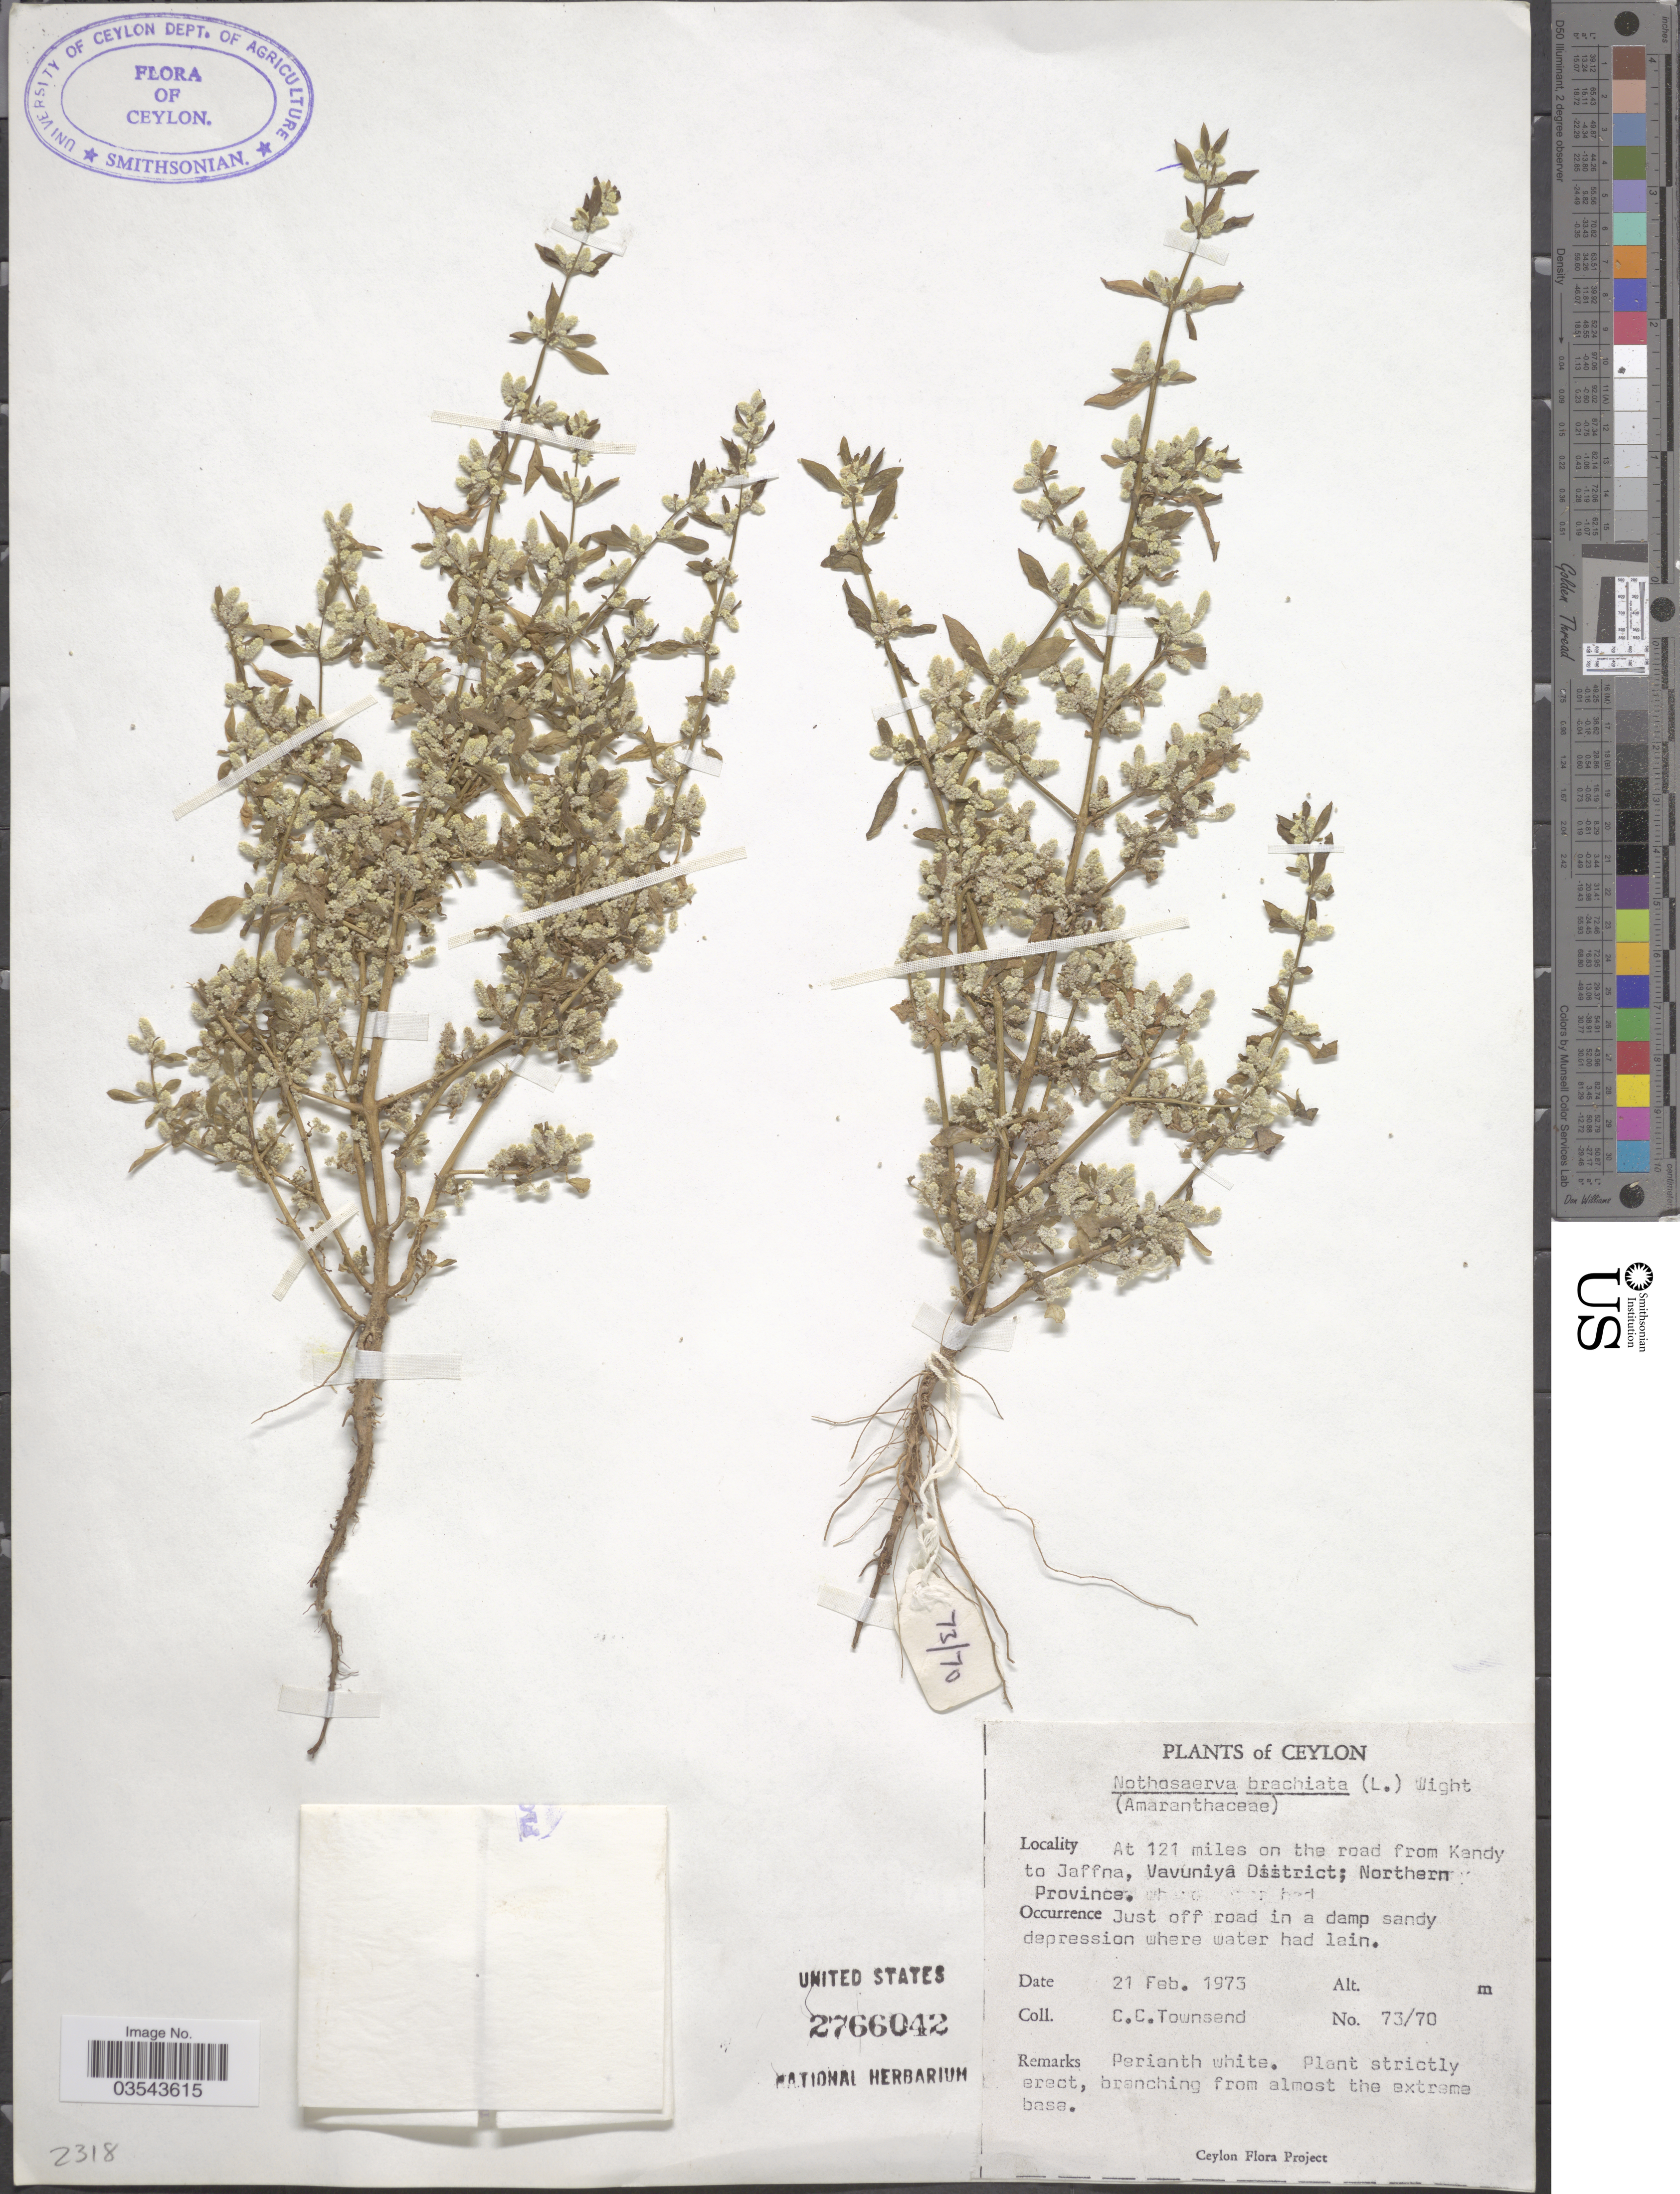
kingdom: Plantae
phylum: Tracheophyta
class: Magnoliopsida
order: Caryophyllales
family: Amaranthaceae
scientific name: Nothosaerua brachiata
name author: Baill.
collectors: C. C. Townsend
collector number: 73/70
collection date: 1973-02-21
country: Sri Lanka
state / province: Northern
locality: Ceylon. At 121 miles on the road from Kandy to Jaffna, Vavuniya District. Just off road in a damp sandy depression where water had lain.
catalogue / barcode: US 2766042